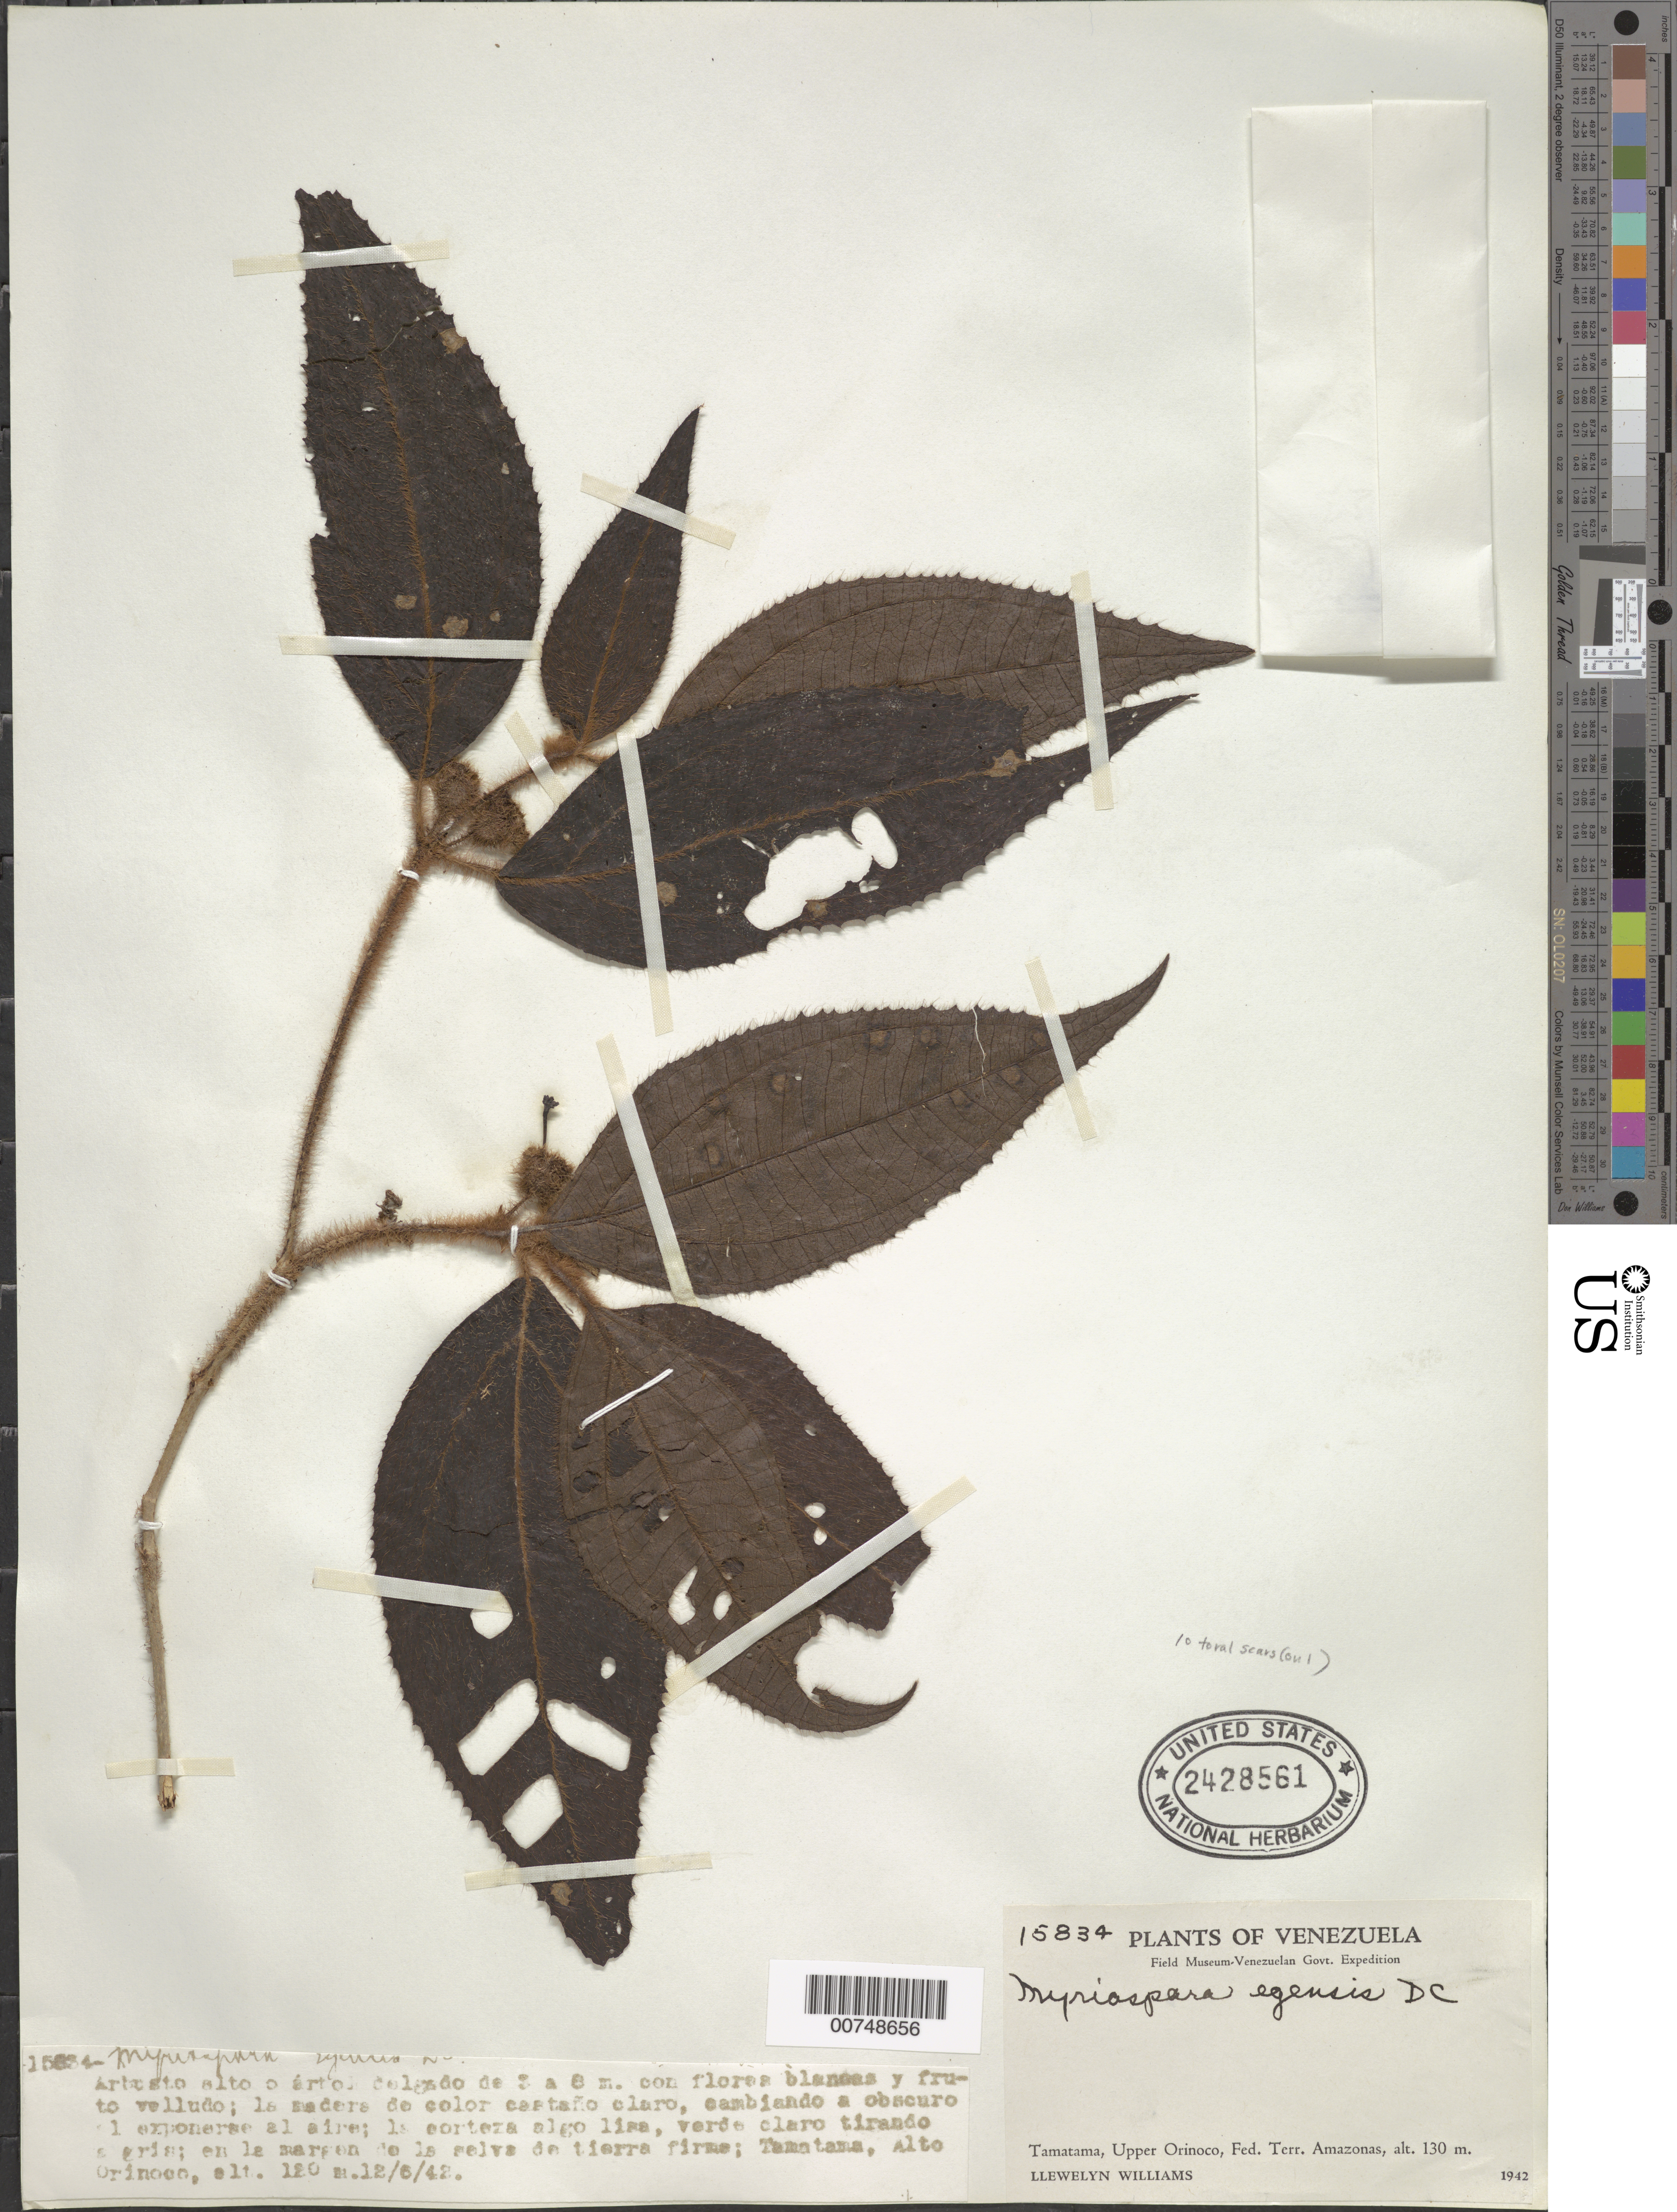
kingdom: Plantae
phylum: Tracheophyta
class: Magnoliopsida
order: Myrtales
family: Melastomataceae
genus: Bellucia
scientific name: Bellucia egensis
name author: (DC.) Penneys et al.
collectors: Ll. Williams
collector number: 15834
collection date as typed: Transcribed d/m/y: 12/6/42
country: Venezuela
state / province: Amazonas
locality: Tamatama, Upper Orinoco, Fed. Terr. Amazonas.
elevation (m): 130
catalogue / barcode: US 2428561